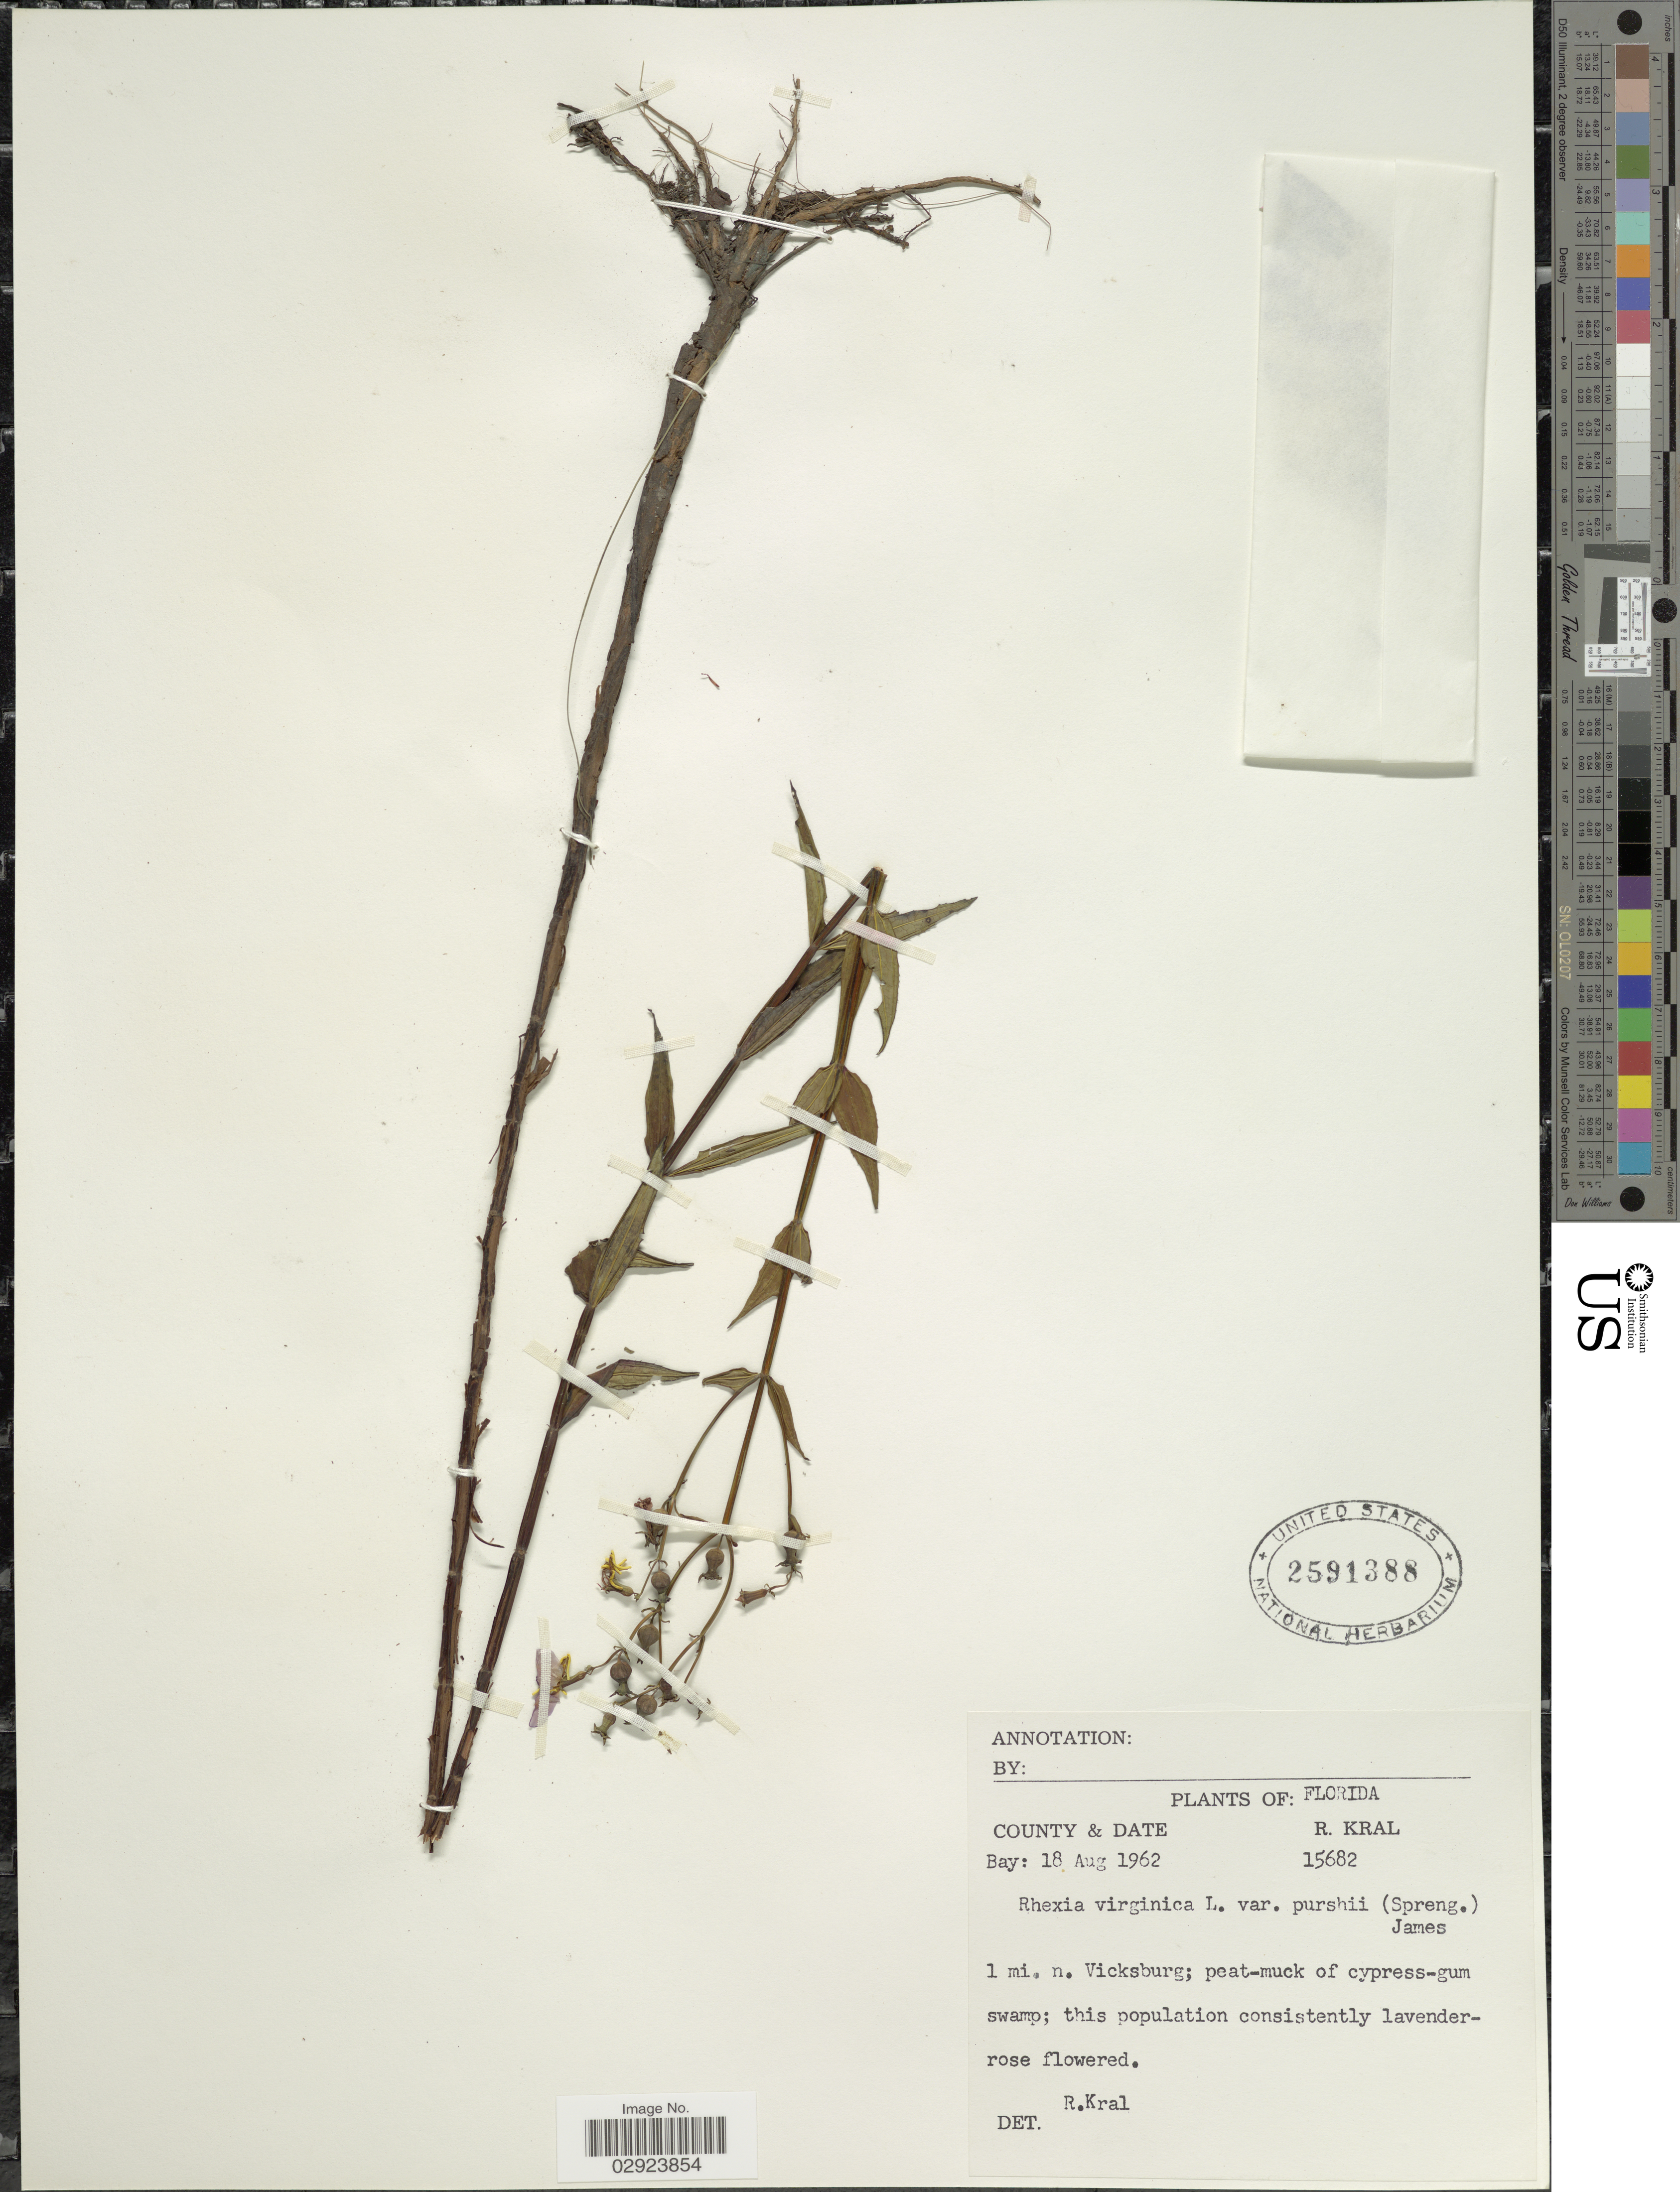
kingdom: Plantae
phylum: Tracheophyta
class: Magnoliopsida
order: Myrtales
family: Melastomataceae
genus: Rhexia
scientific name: Rhexia virginica var. purshii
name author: (Spreng.) C.W. James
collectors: R. Kral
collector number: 15682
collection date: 1962-08-18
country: United States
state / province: Florida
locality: Bay. 1 mi. n. Vicksburg.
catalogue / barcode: US 2591388